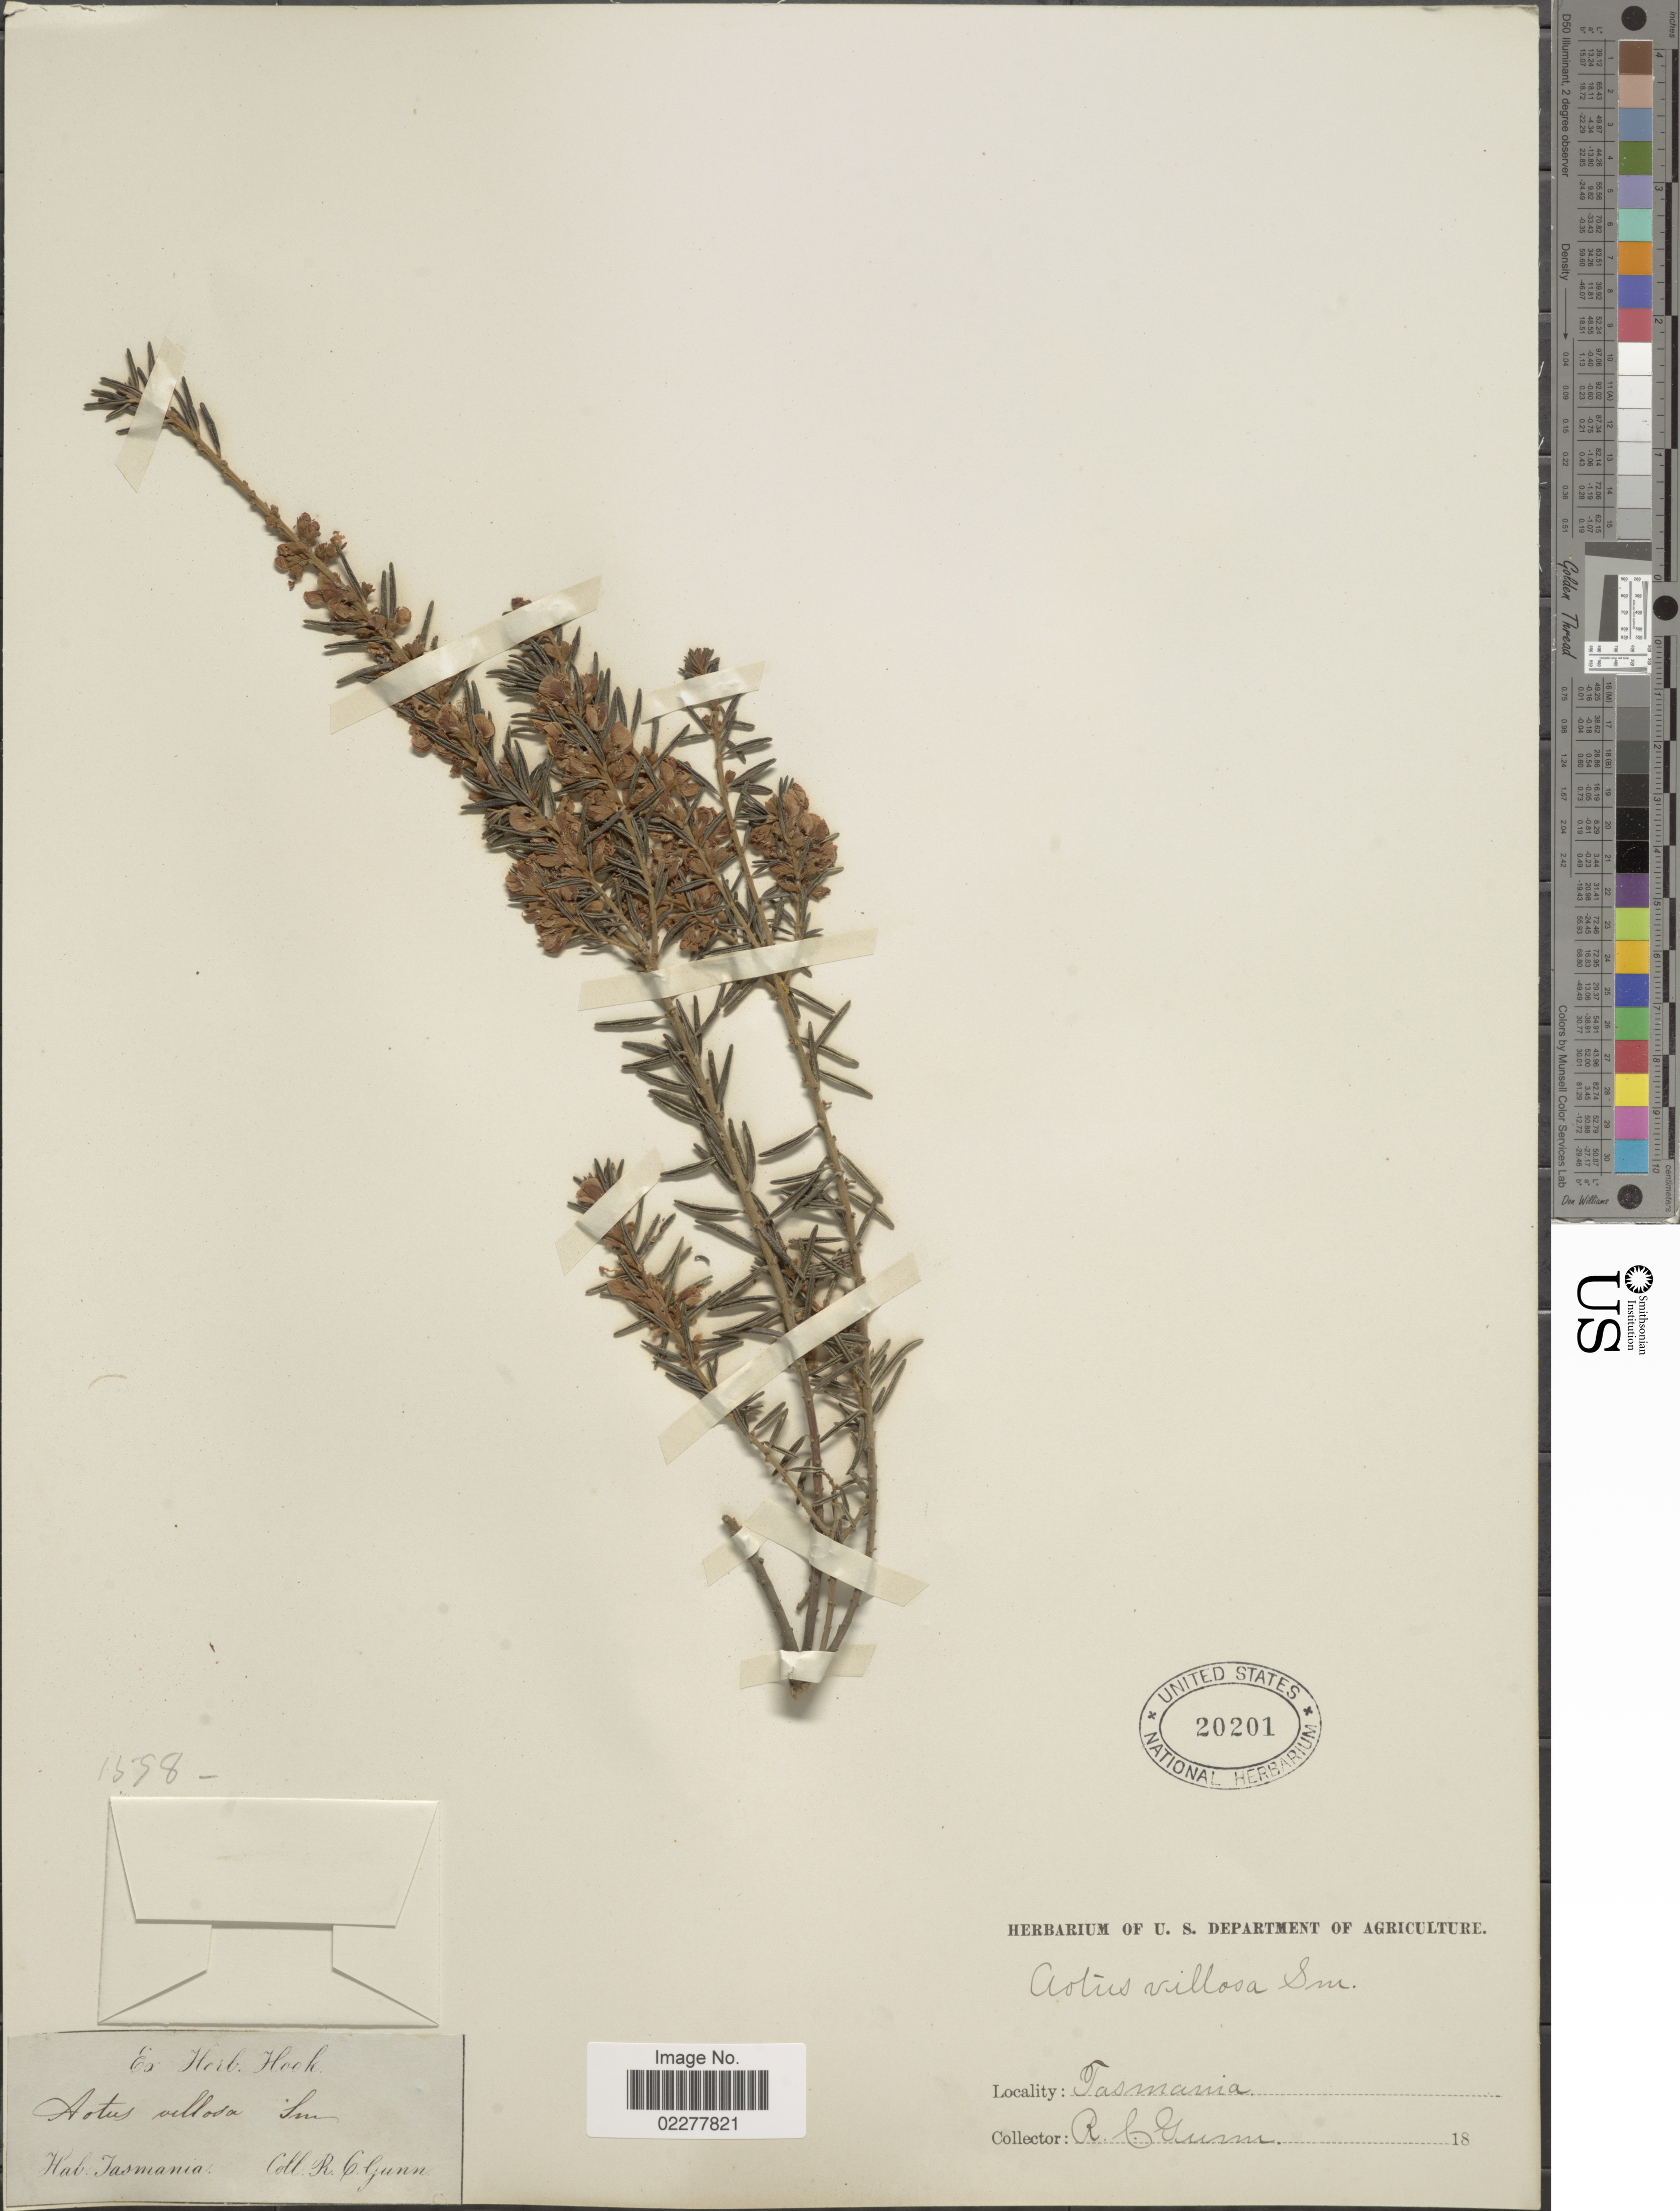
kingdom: Plantae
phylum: Tracheophyta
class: Magnoliopsida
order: Fabales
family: Fabaceae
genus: Aotus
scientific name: Aotus villosa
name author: Sm.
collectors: R. Gunn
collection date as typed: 18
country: Australia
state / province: Tasmania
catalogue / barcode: US 20201